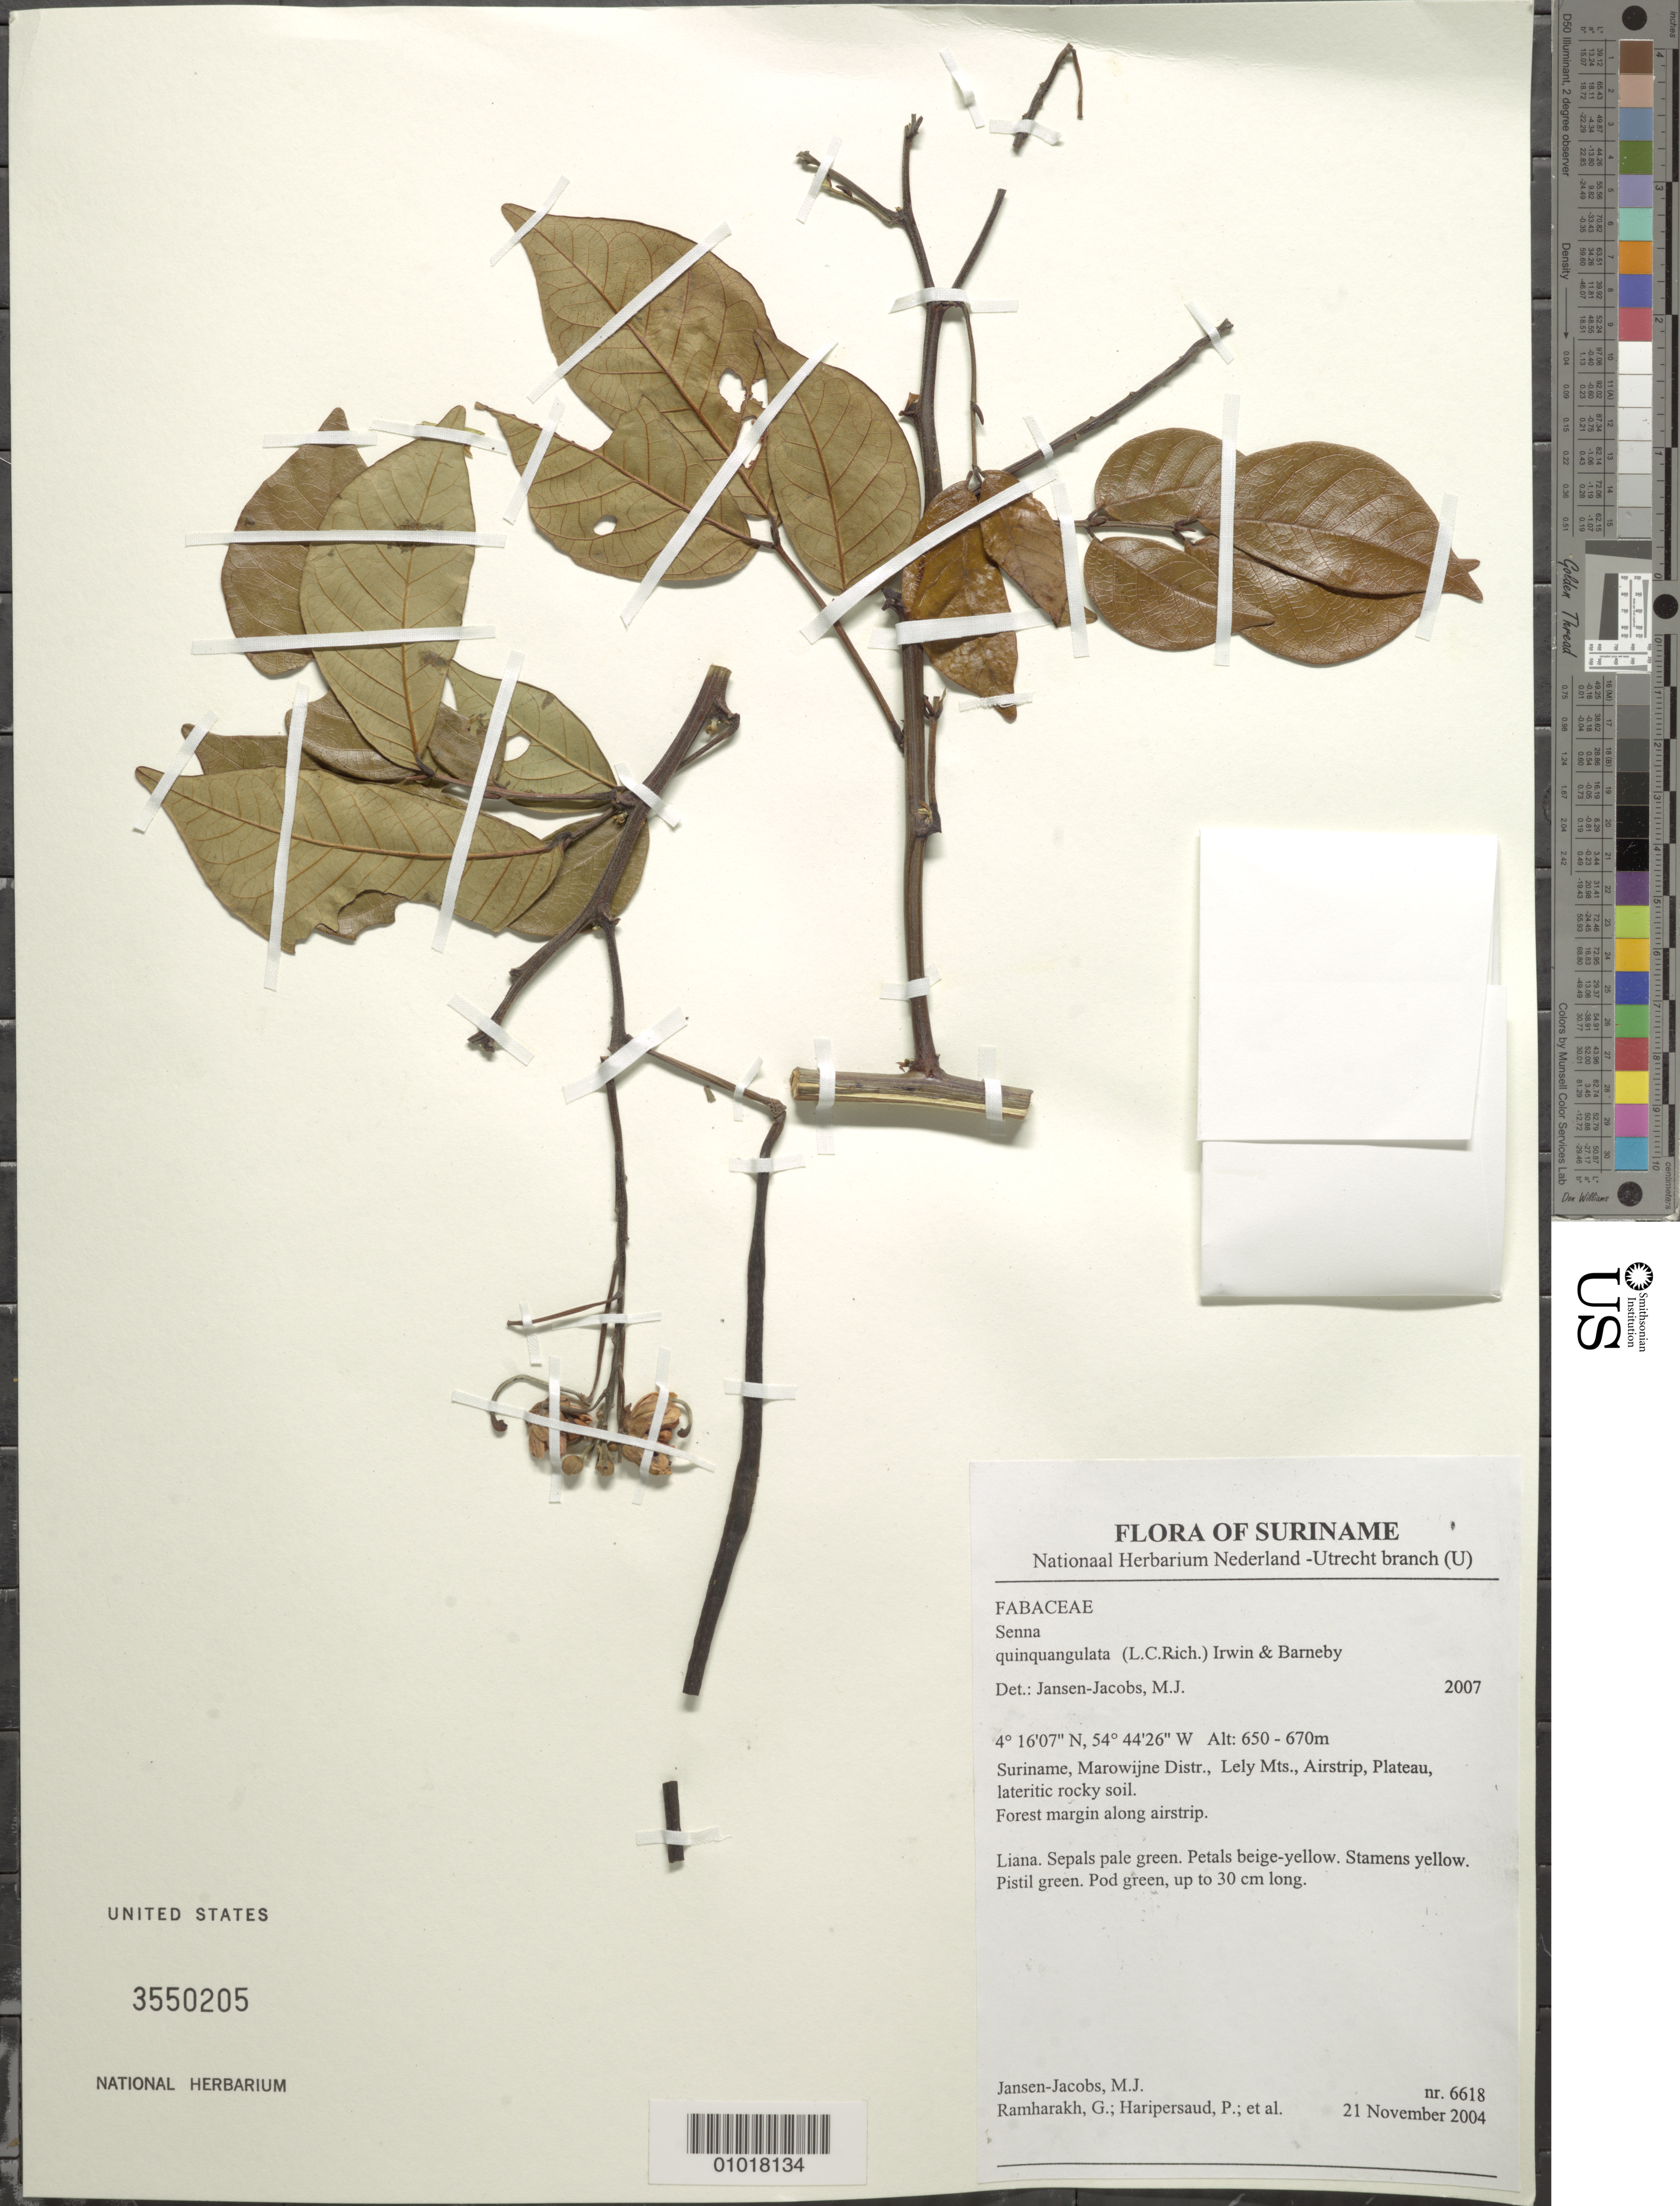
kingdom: Plantae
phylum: Tracheophyta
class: Magnoliopsida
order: Fabales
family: Fabaceae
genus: Senna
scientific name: Senna quinquangulata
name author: (Rich.) H.S. Irwin & Barneby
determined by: Jansen-Jacobs, M. J., (U), Nationaal Herbarium Nederland, Utrecht University branch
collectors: M. J. Jansen-Jacobs et al.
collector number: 6618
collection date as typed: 21-Nov-04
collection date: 2004-11-21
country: Suriname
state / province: Marowijne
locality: Lely Mountains, airstrip, plateau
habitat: Plateau, lateritic rocky soil. Forest margin along airstrip.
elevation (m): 650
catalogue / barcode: US 3550205